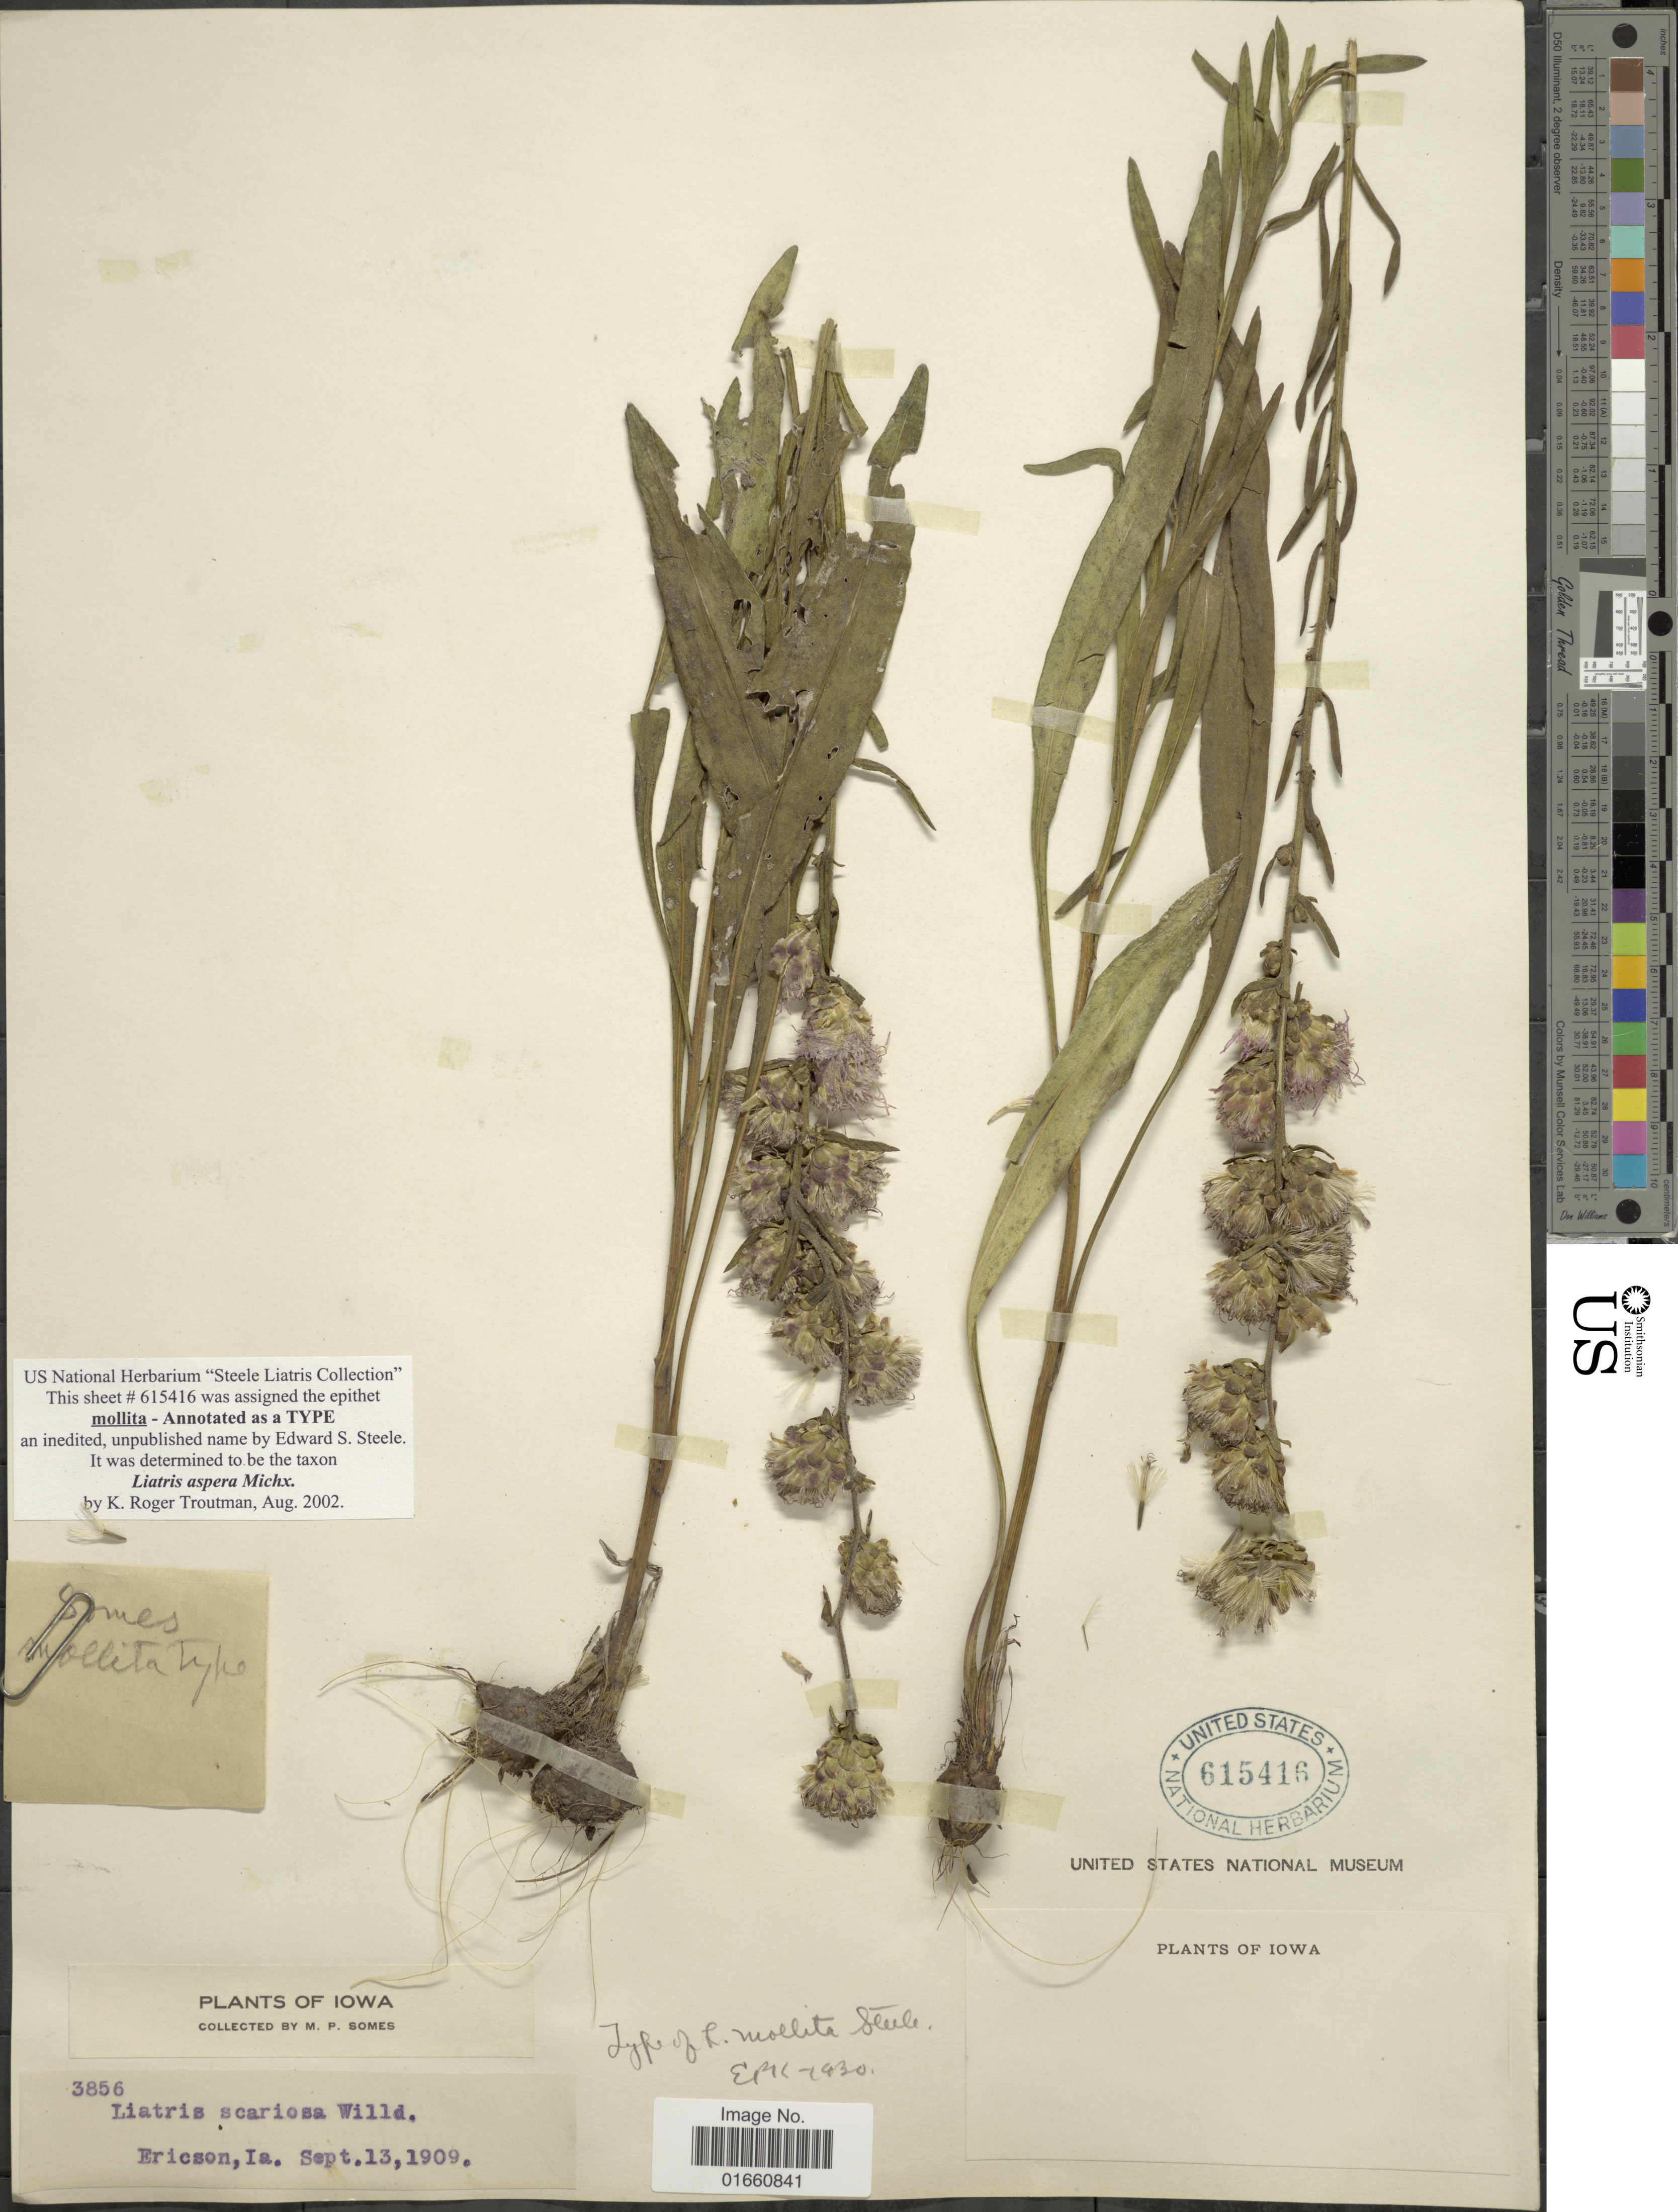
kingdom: Plantae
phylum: Tracheophyta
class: Magnoliopsida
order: Asterales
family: Asteraceae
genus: Liatris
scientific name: Liatris aspera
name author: Michx.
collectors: M. Somes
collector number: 3856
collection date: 1909-09-13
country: United States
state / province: Iowa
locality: Ericson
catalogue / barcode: US 615416